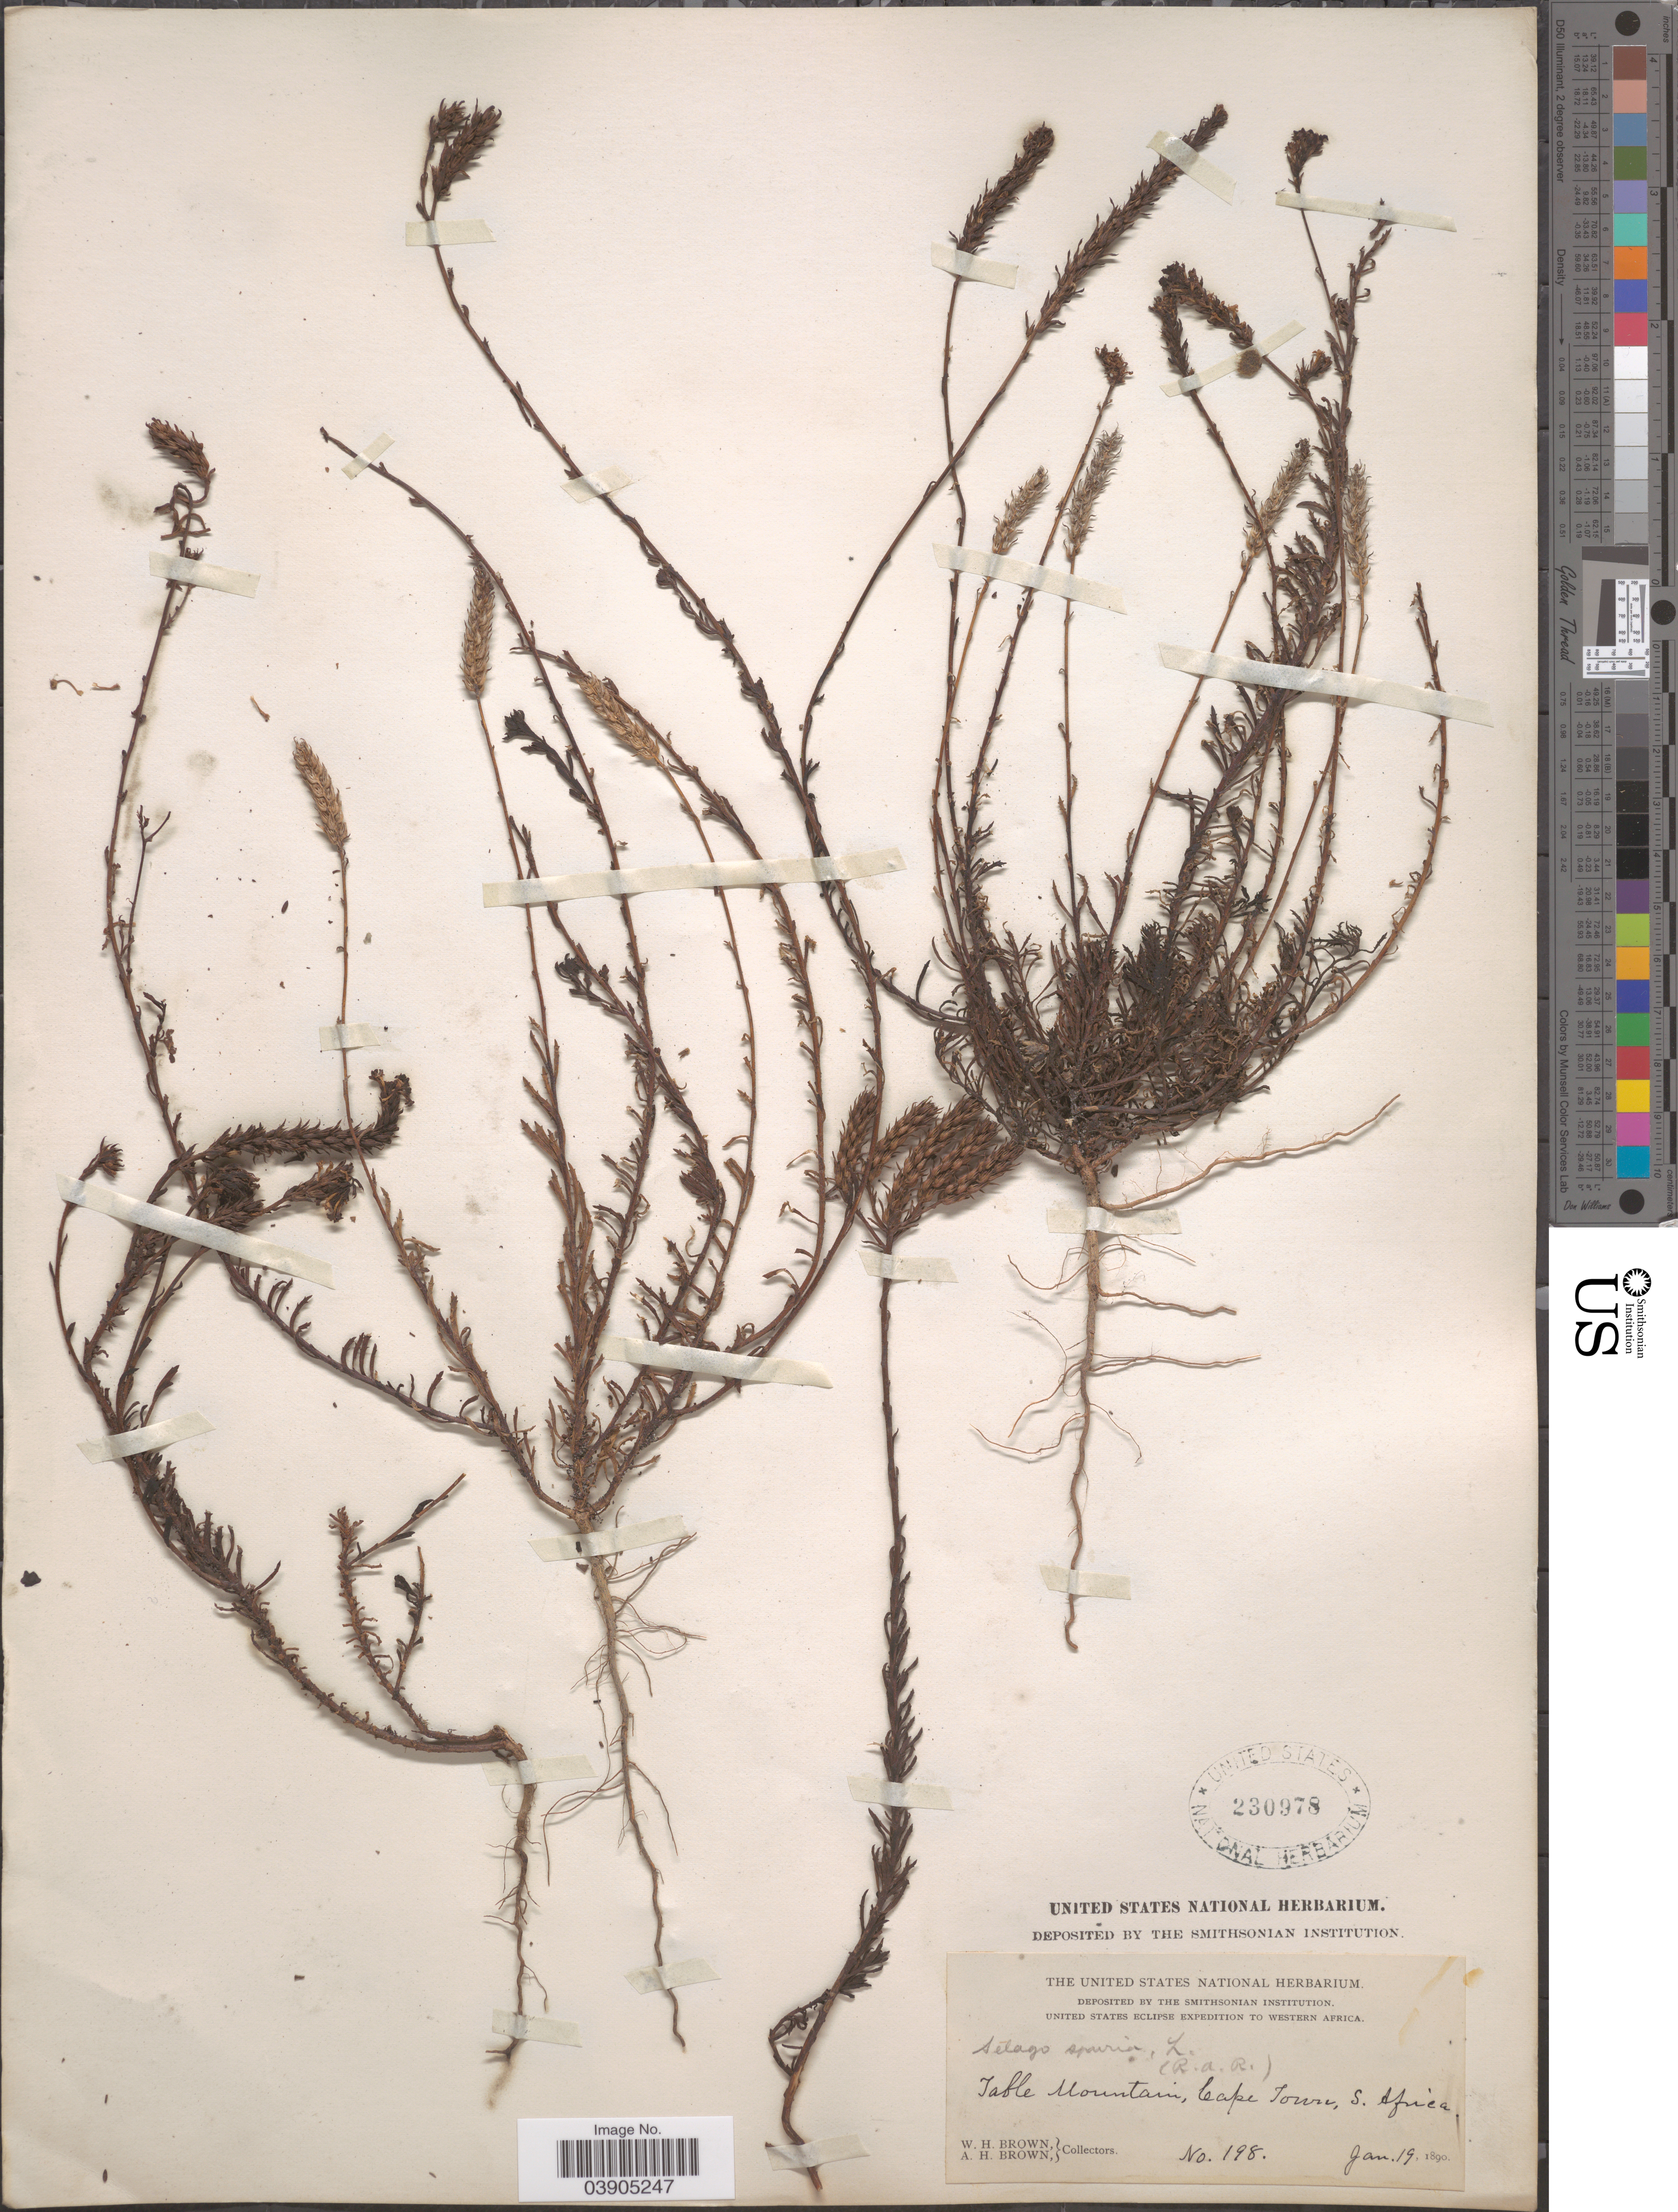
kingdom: Plantae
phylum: Tracheophyta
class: Magnoliopsida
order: Lamiales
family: Scrophulariaceae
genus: Selago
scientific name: Selago spuria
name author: L.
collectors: W. H. Brown & A. H. Brown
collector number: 198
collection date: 1890-01-19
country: South Africa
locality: Table Mountain, Cape Town, S. Africa.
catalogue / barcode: US 230978